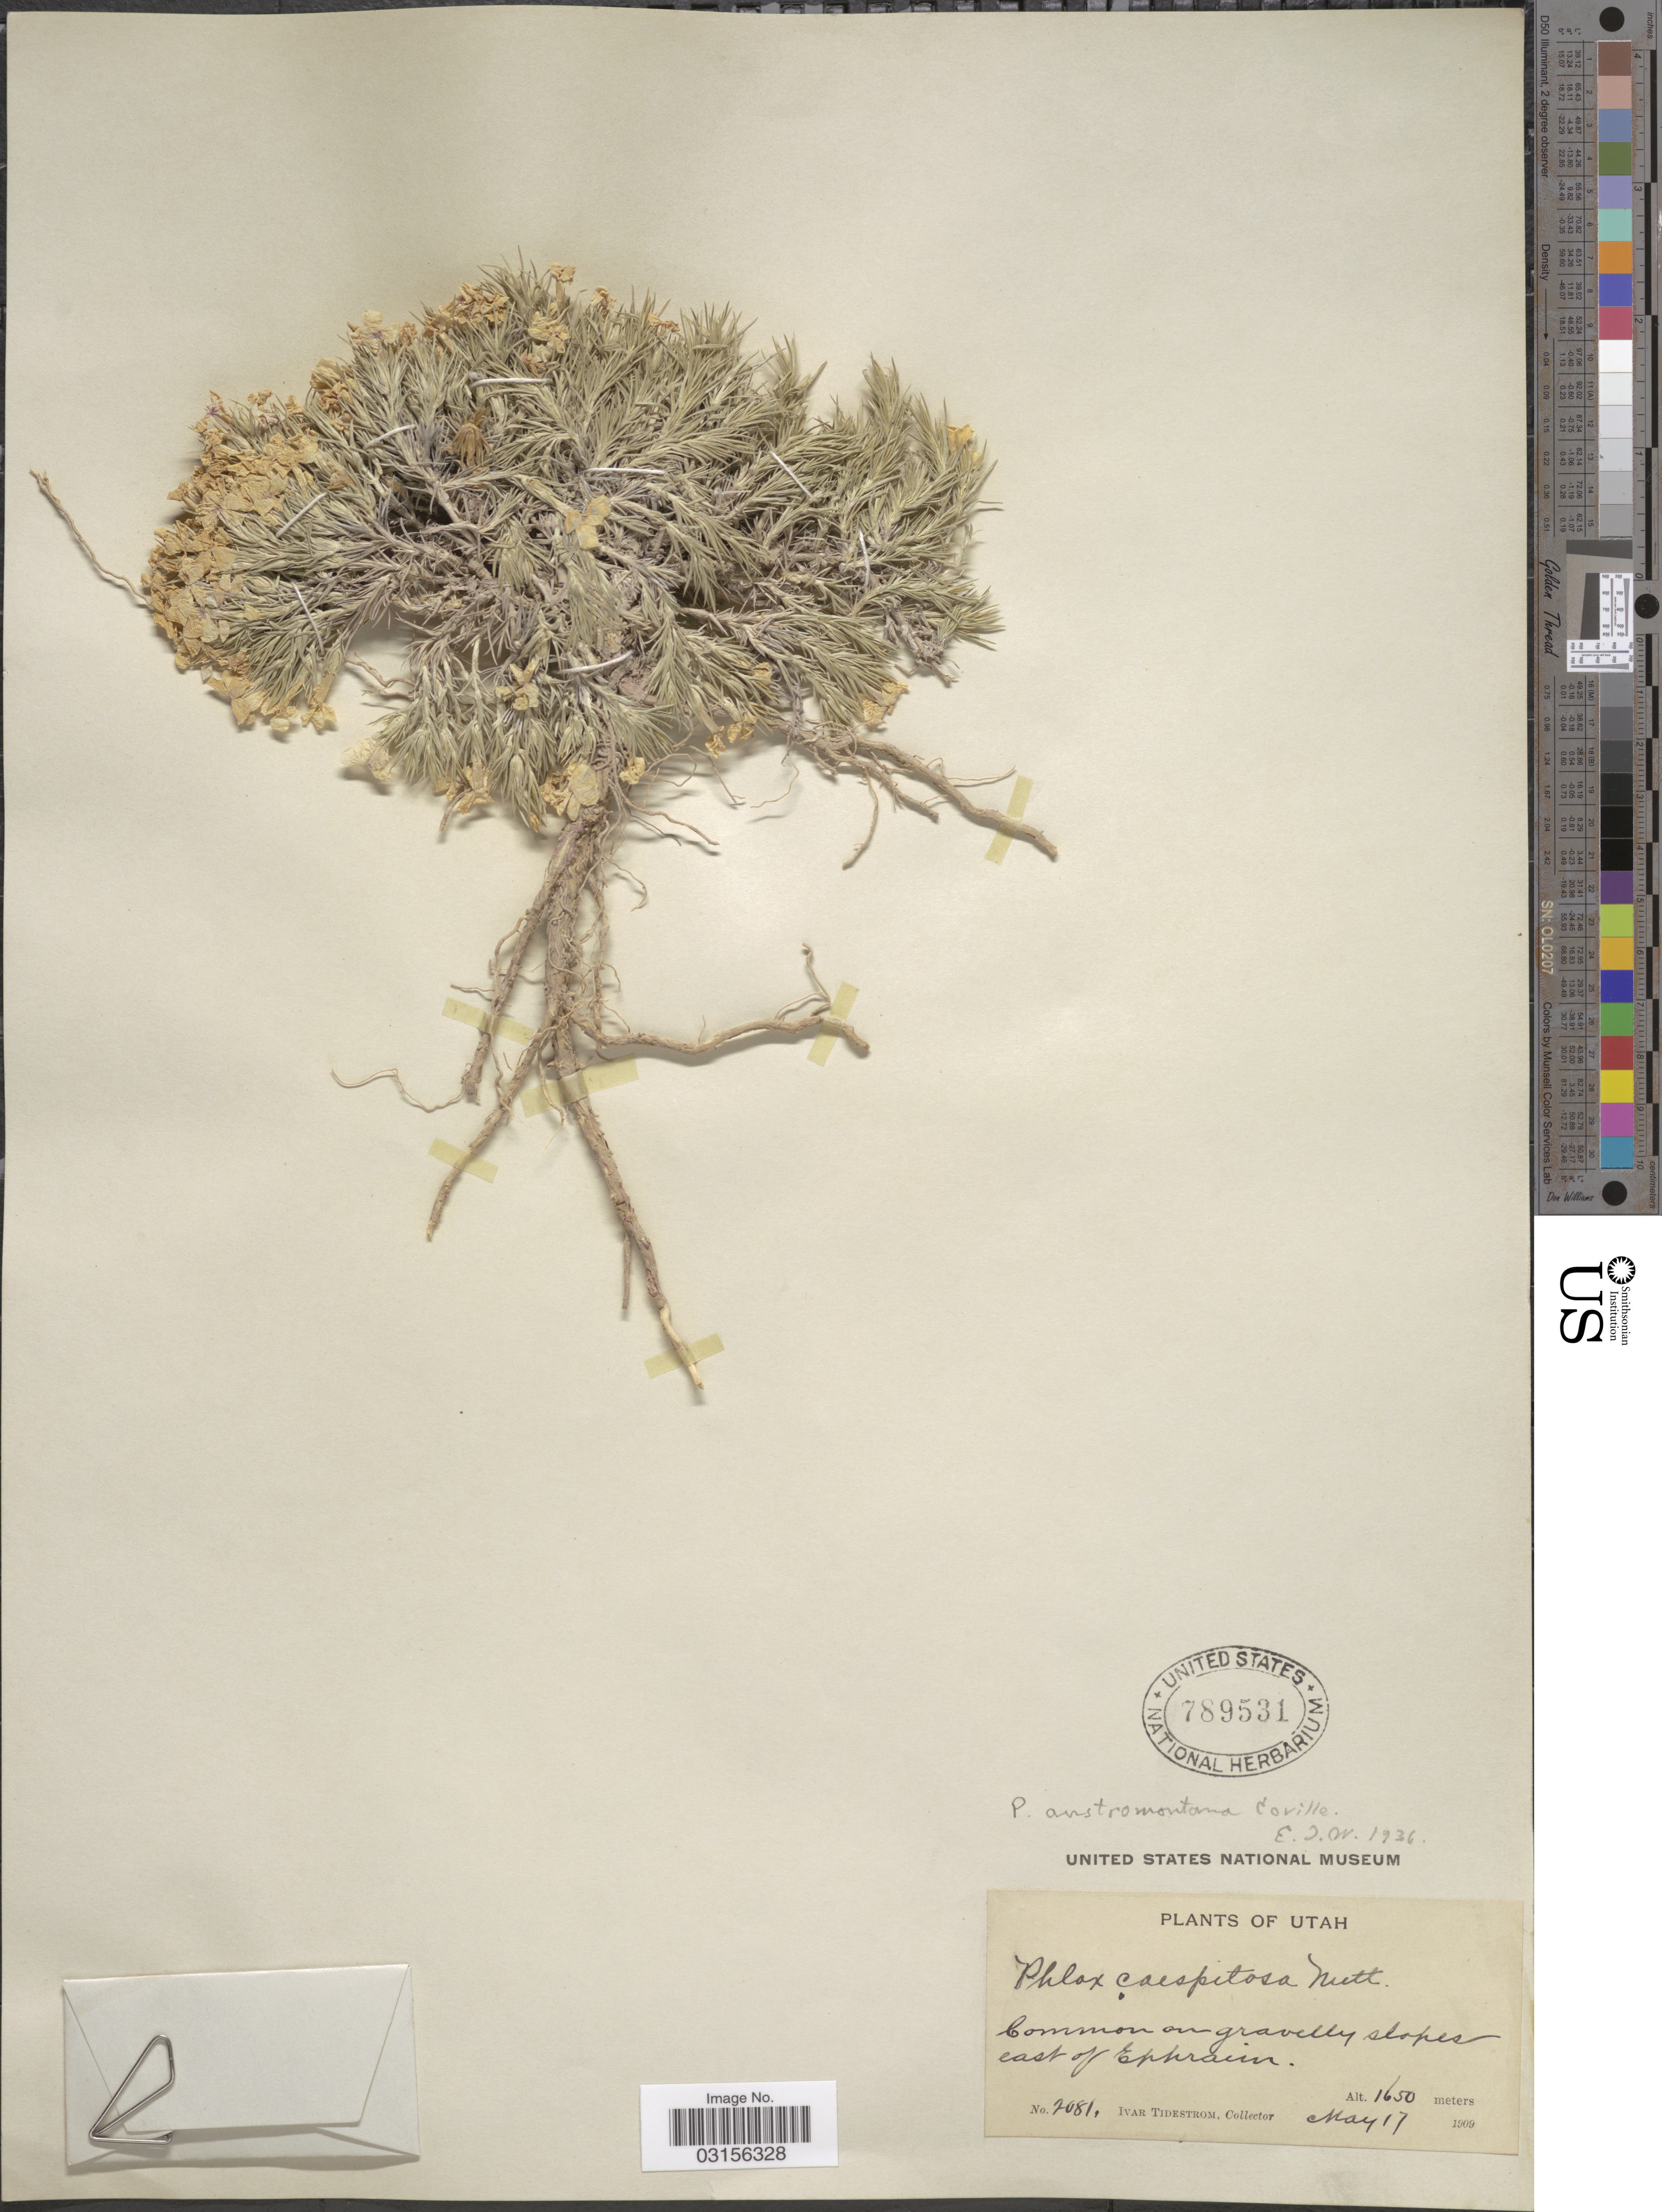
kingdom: Plantae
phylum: Tracheophyta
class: Magnoliopsida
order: Ericales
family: Polemoniaceae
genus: Phlox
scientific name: Phlox austromontana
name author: Coville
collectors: I. F. Tidestrom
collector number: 2081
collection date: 1909-05-17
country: United States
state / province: Utah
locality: East of Ephraim.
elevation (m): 1650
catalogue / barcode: US 789531